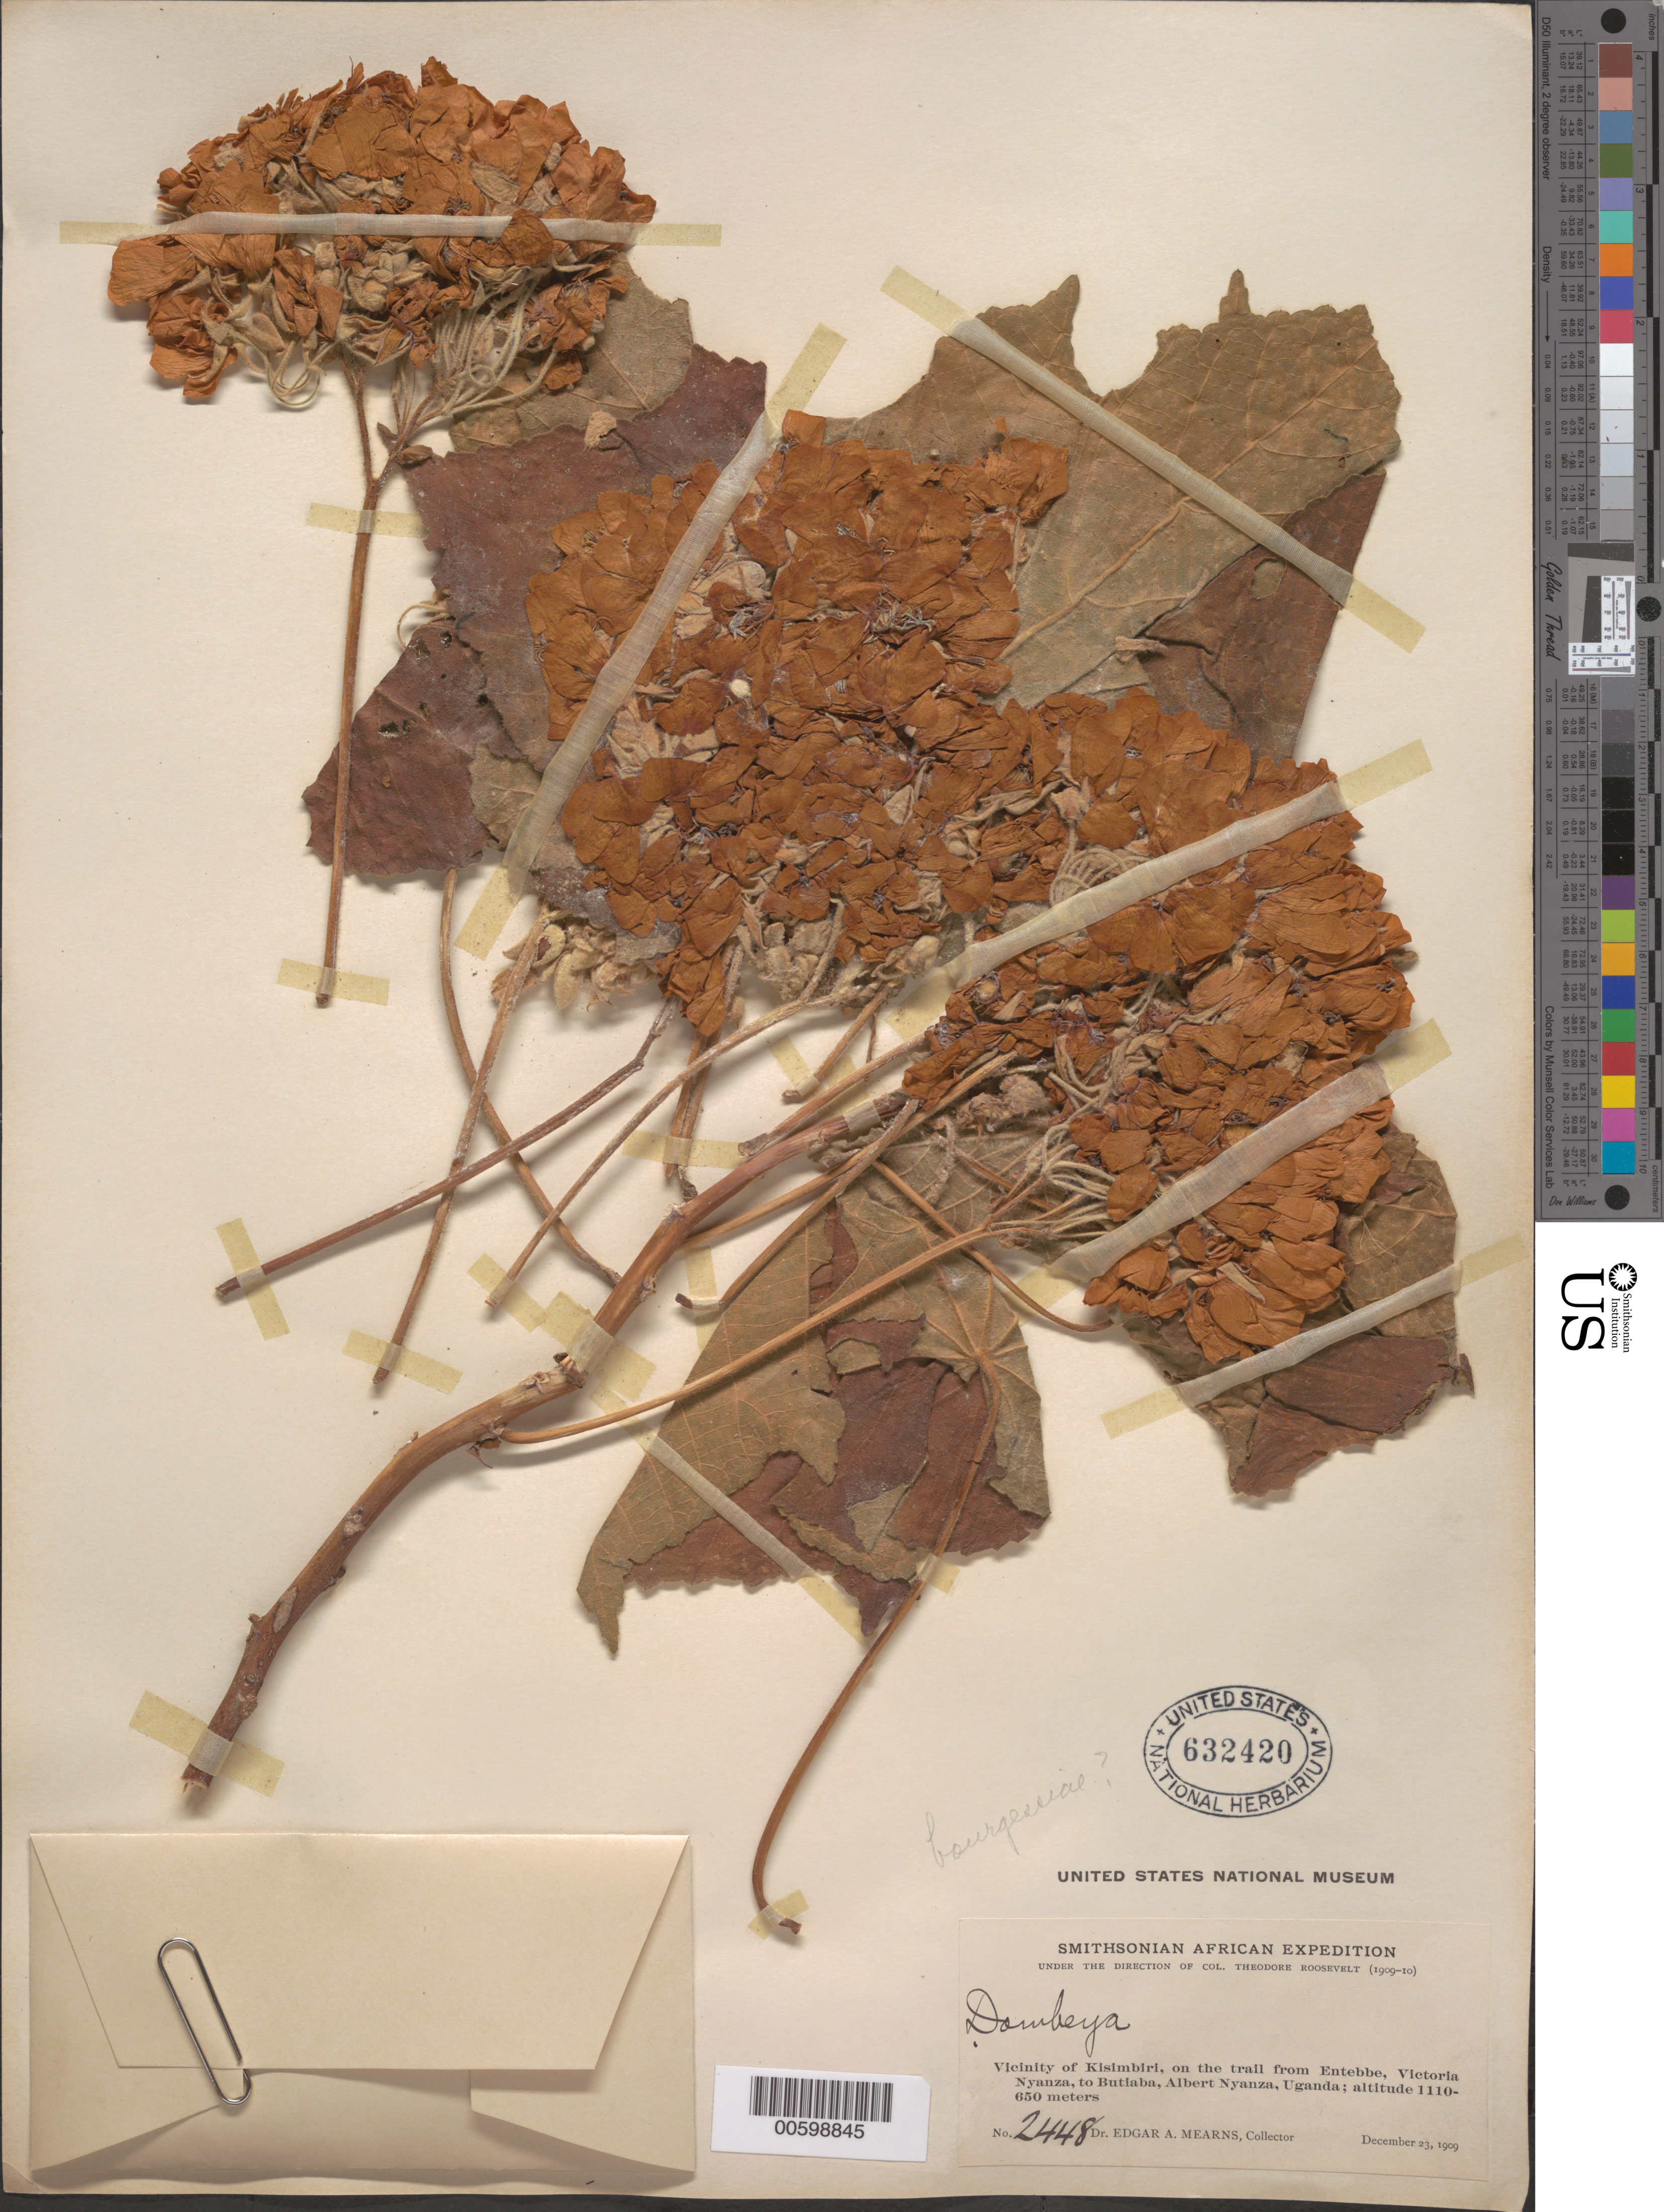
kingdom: Plantae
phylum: Tracheophyta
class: Magnoliopsida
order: Malvales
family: Malvaceae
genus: Dombeya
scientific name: Dombeya burgessiae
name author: Gerrard ex Harv.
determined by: Jourdain-Fievet, L.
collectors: E. A. Mearns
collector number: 2448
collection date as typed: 23 Dec 1909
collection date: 1909-12-23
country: Uganda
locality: Vicinity of Kisimbiri, on the trail from Entebbe, Victoria Nyanza, to Butiaba, Albert Nyanza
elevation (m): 1110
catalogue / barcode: US 632420